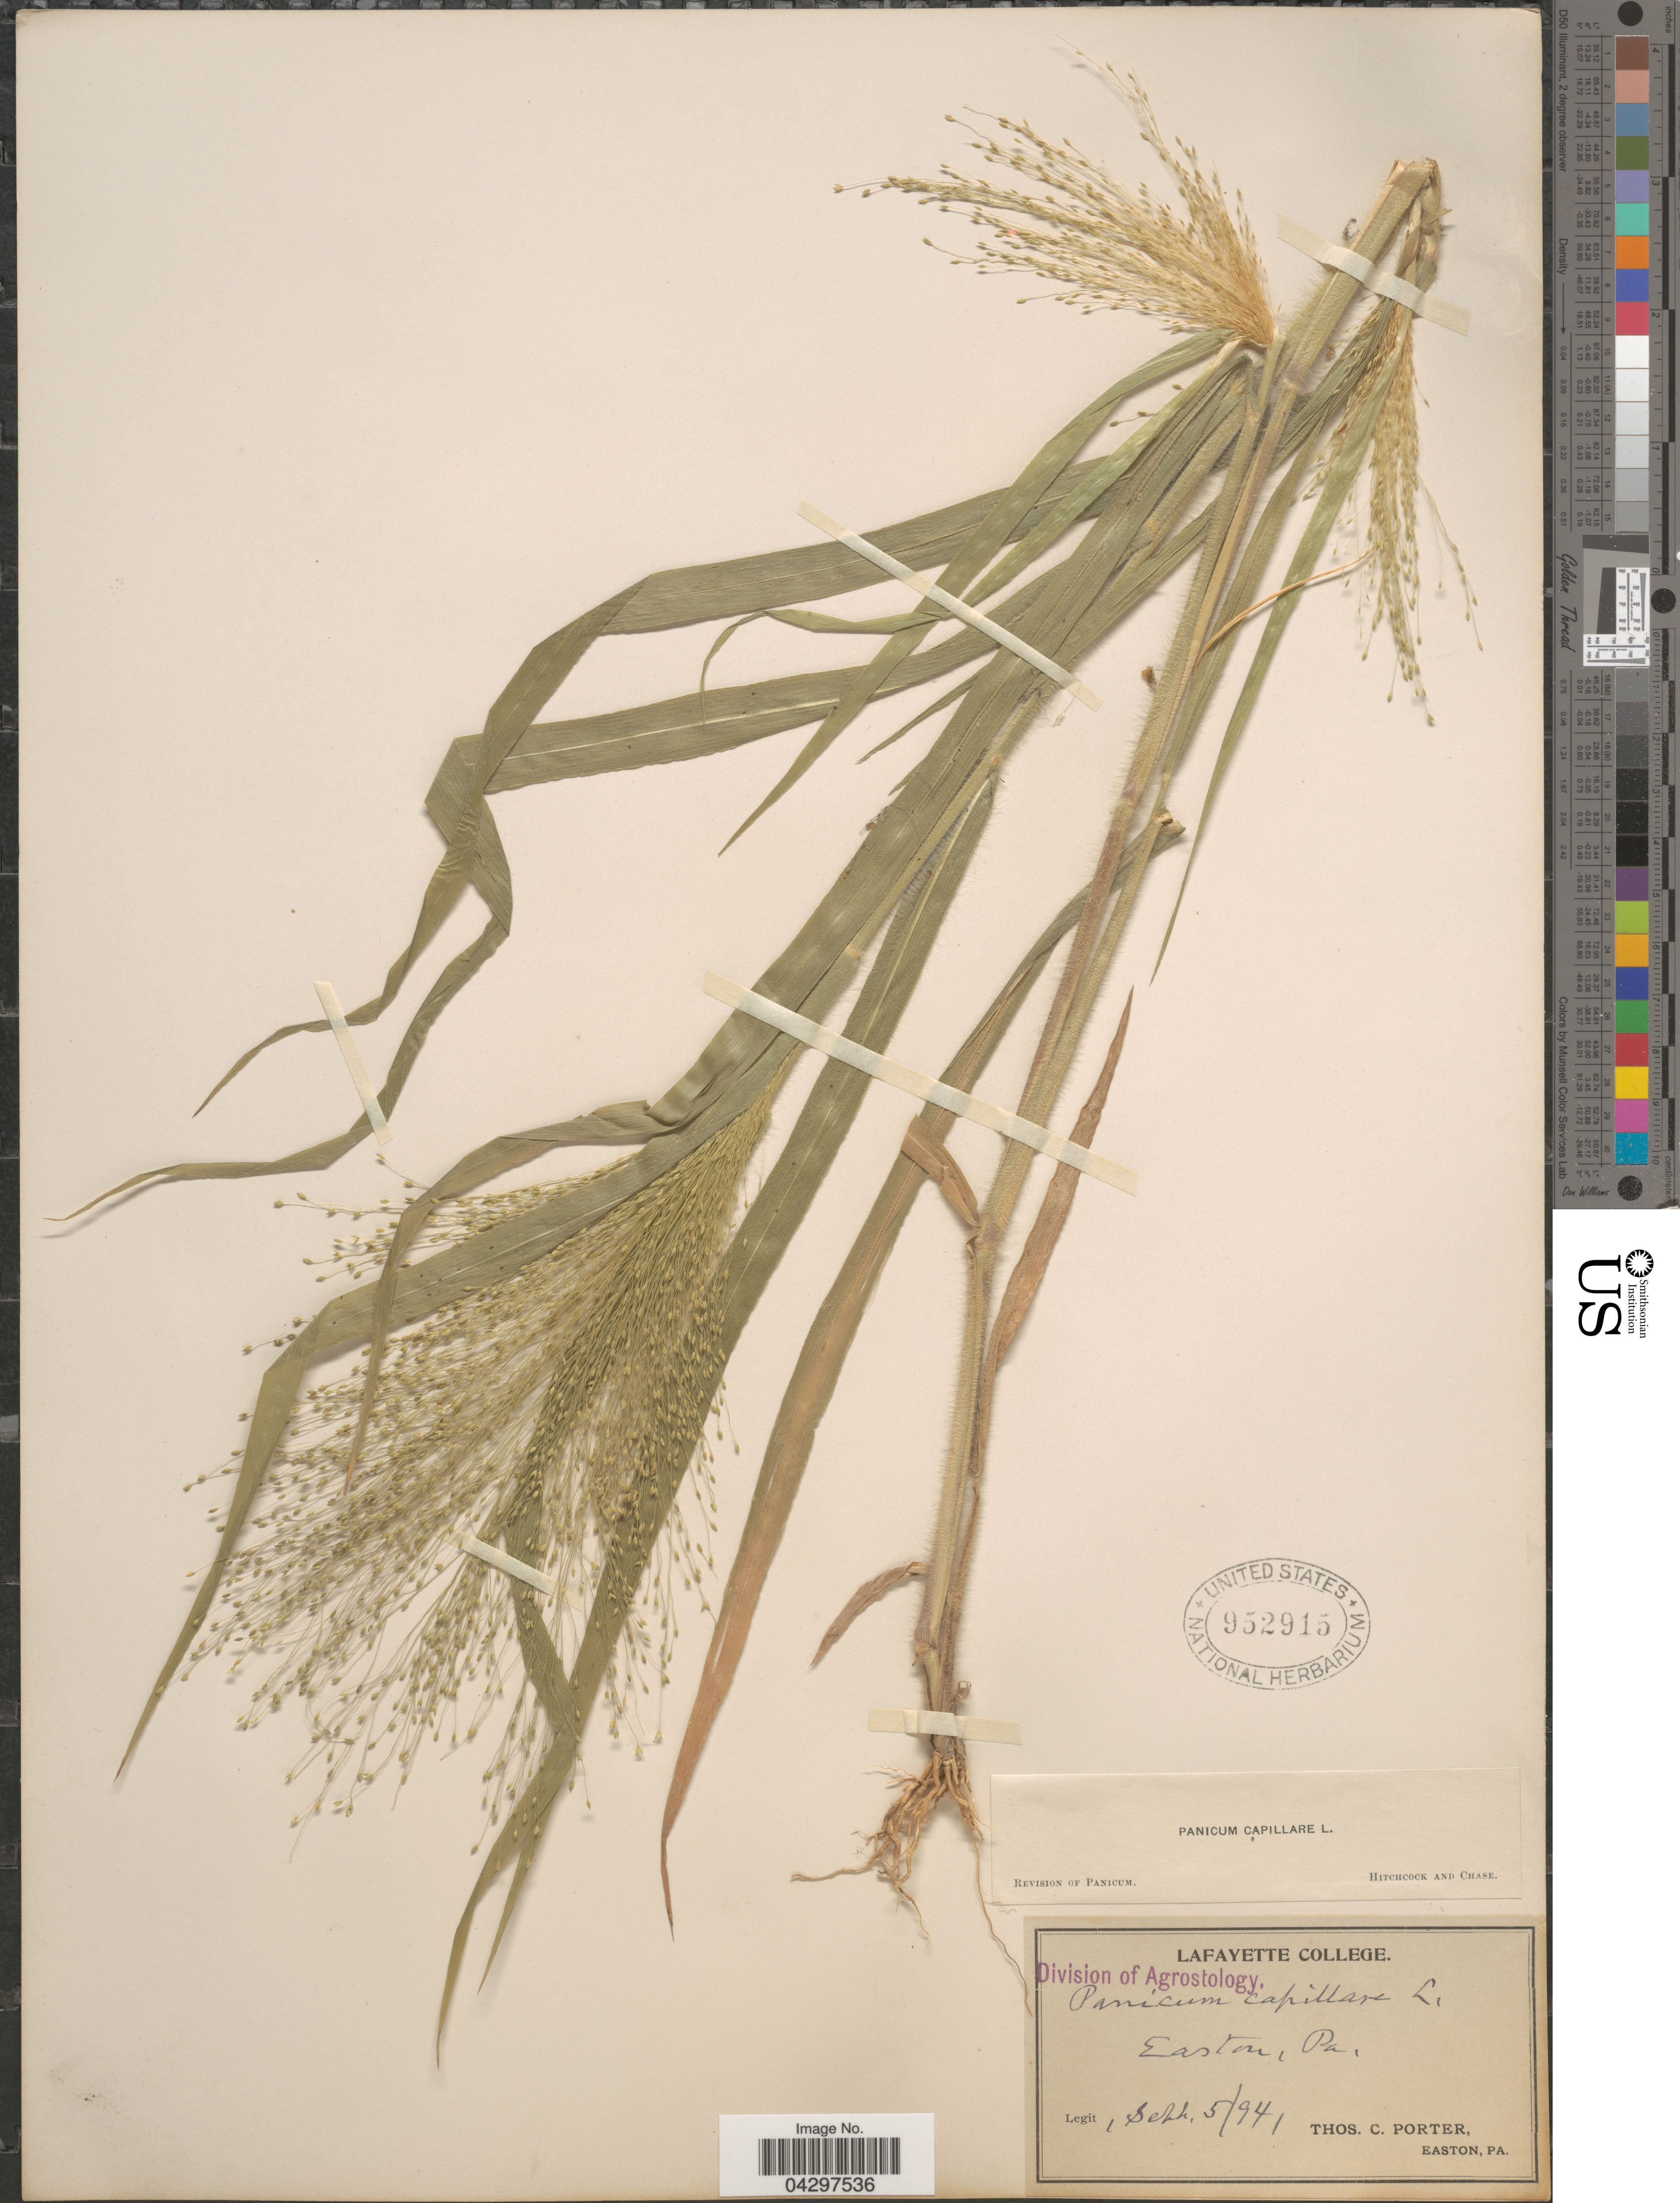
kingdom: Plantae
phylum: Tracheophyta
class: Liliopsida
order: Poales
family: Poaceae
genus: Panicum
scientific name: Panicum capillare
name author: L.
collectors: T. Porter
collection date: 1941-09-05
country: United States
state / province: Pennsylvania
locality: Easton.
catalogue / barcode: US 952915